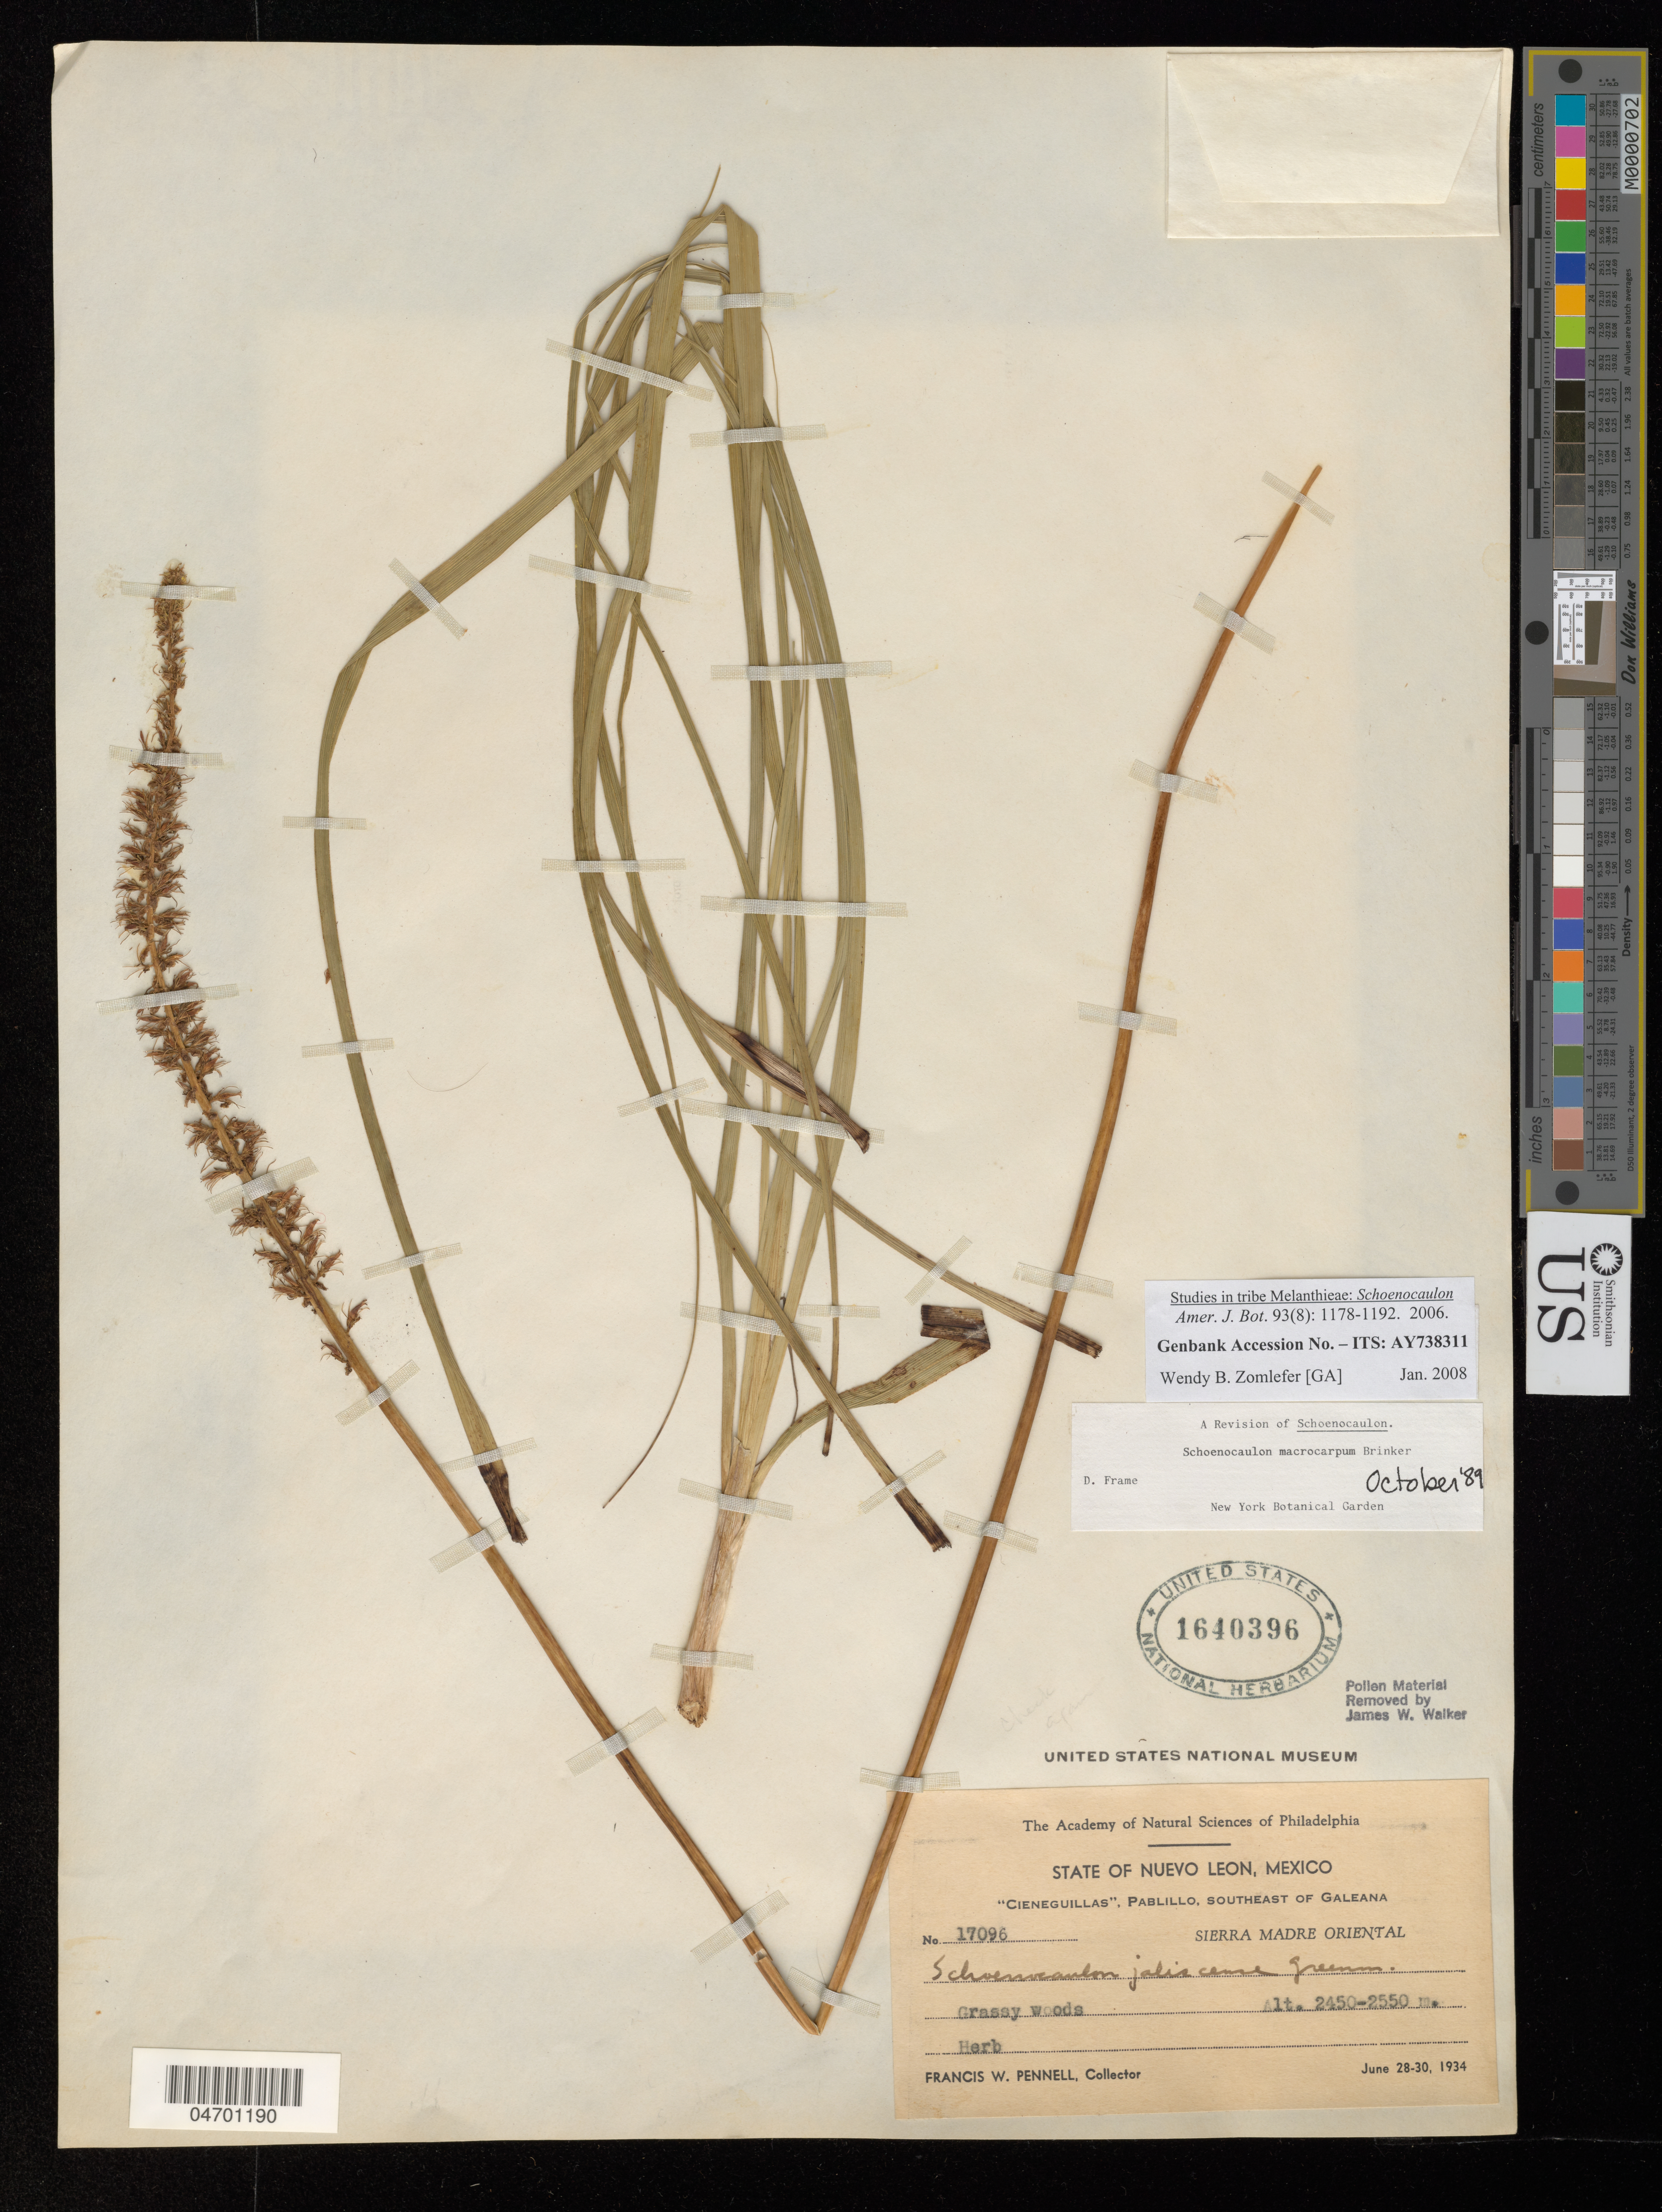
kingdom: Plantae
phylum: Tracheophyta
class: Liliopsida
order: Liliales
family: Melanthiaceae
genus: Schoenocaulon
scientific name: Schoenocaulon sp.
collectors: F. W. Pennell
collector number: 17096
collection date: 1934-06-28/1934-06-30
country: Mexico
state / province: Nuevo León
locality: "Cieneguillas", Pablillo, southeast of Galeana. Sierra Madre Oriental.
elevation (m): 2450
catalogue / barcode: US 1640396